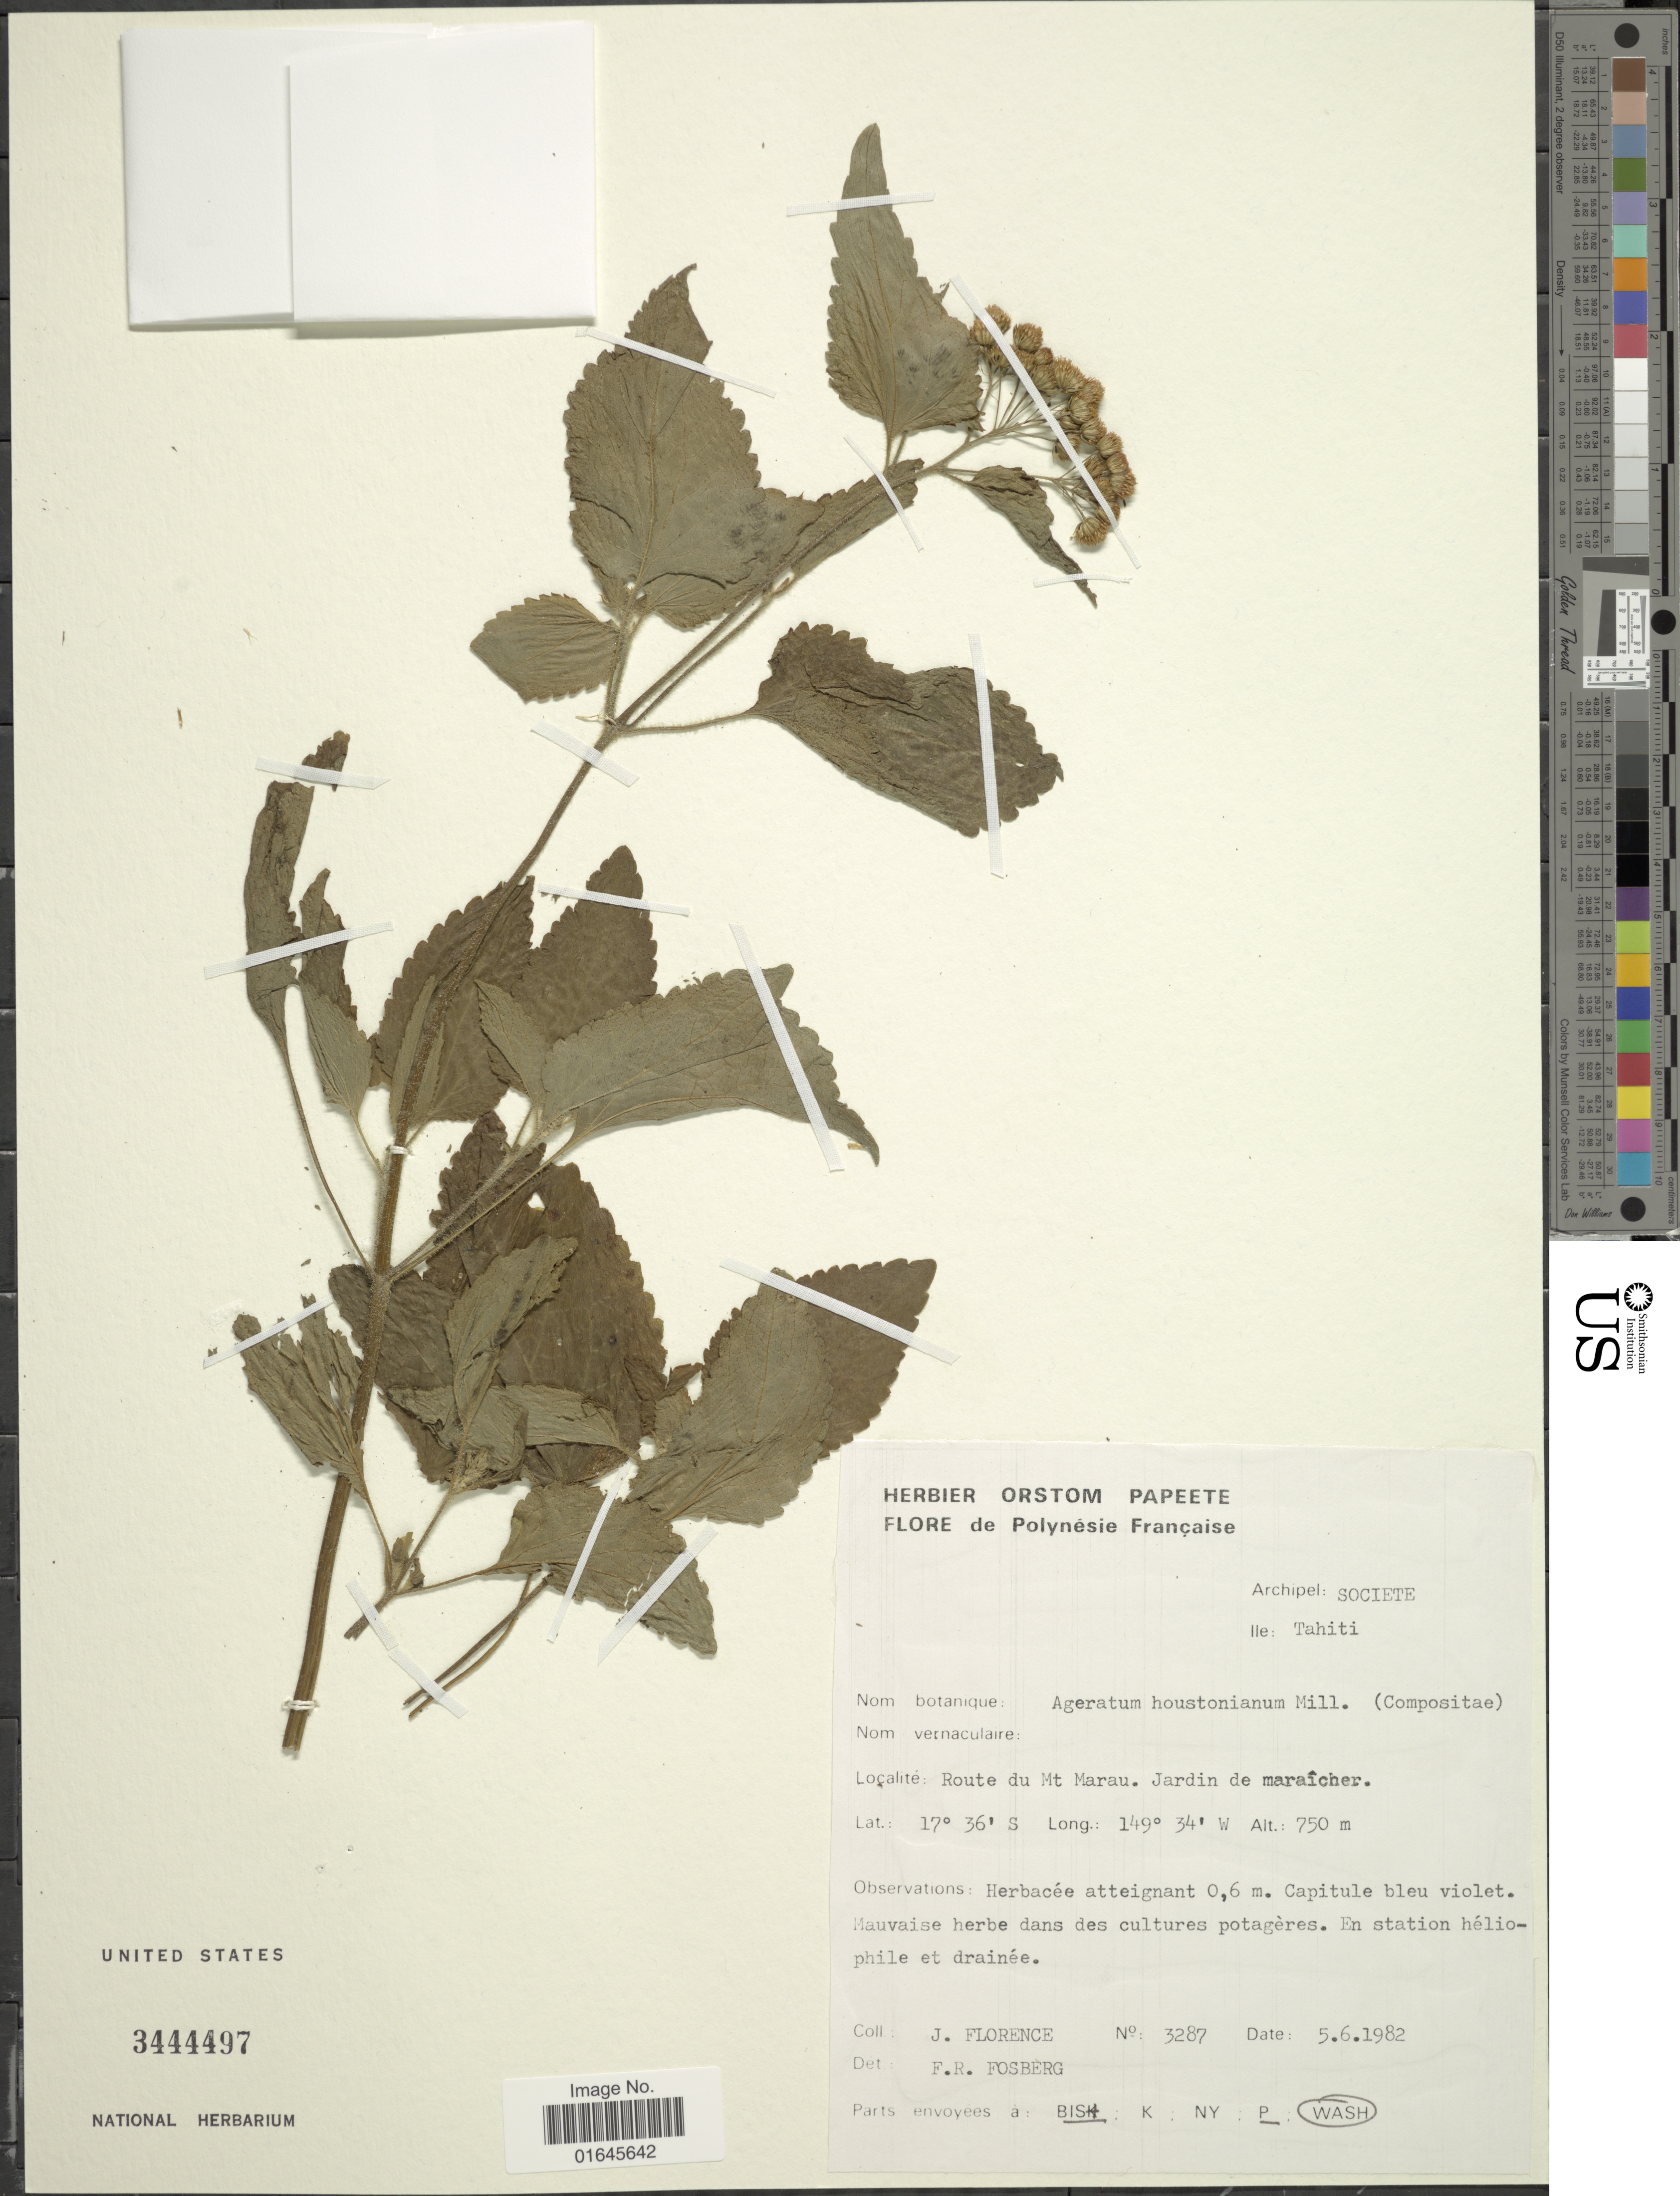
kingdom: Plantae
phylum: Tracheophyta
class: Magnoliopsida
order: Asterales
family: Asteraceae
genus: Ageratum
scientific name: Ageratum houstonianum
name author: Mill.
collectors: J. Florence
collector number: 3287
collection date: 1982-06-05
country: French Polynesia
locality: Archipel: Societe, Ile: Tahiti, Route du Mt Marau, Jardin de maraîcher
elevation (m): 750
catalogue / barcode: US 3444497